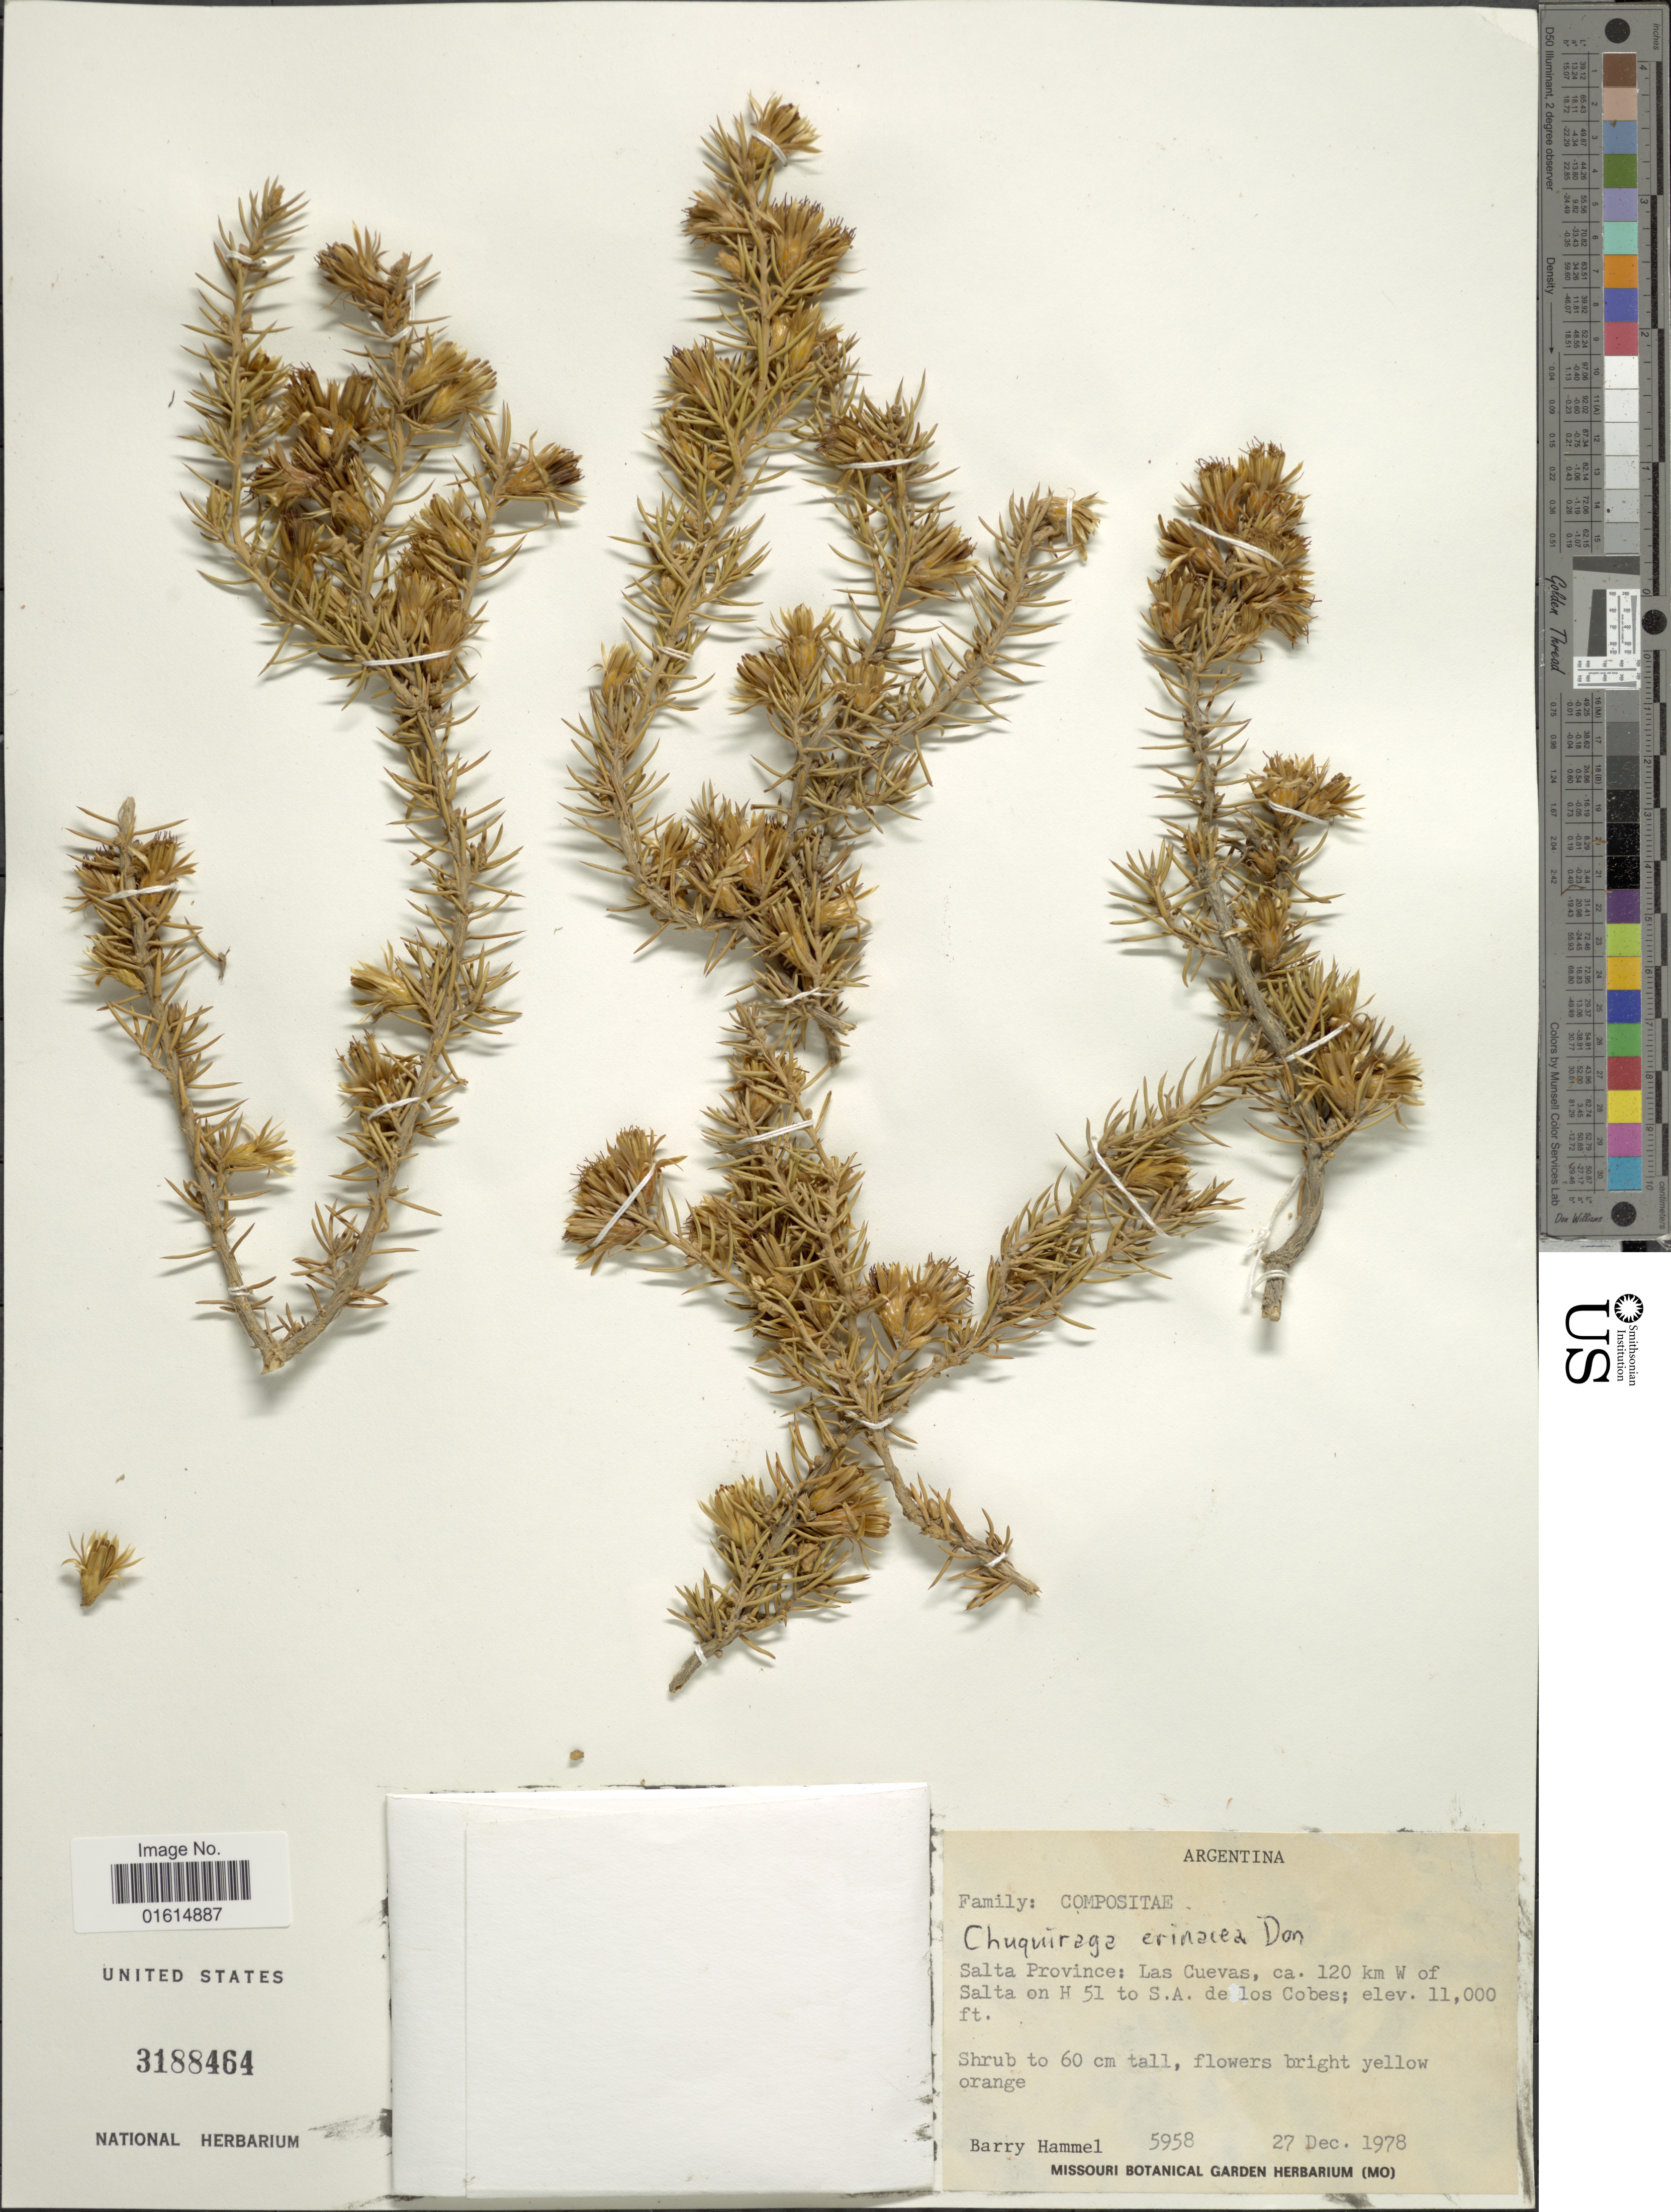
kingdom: Plantae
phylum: Tracheophyta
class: Magnoliopsida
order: Asterales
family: Asteraceae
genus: Chuquiraga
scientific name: Chuquiraga erinacea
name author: D. Don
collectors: B. Hammel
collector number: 5958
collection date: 1978-12-27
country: Argentina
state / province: Salta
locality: Salta Province, Las Cuevas, ca 120 km W of Salta on H 51 to S. A. de los Cobes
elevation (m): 3353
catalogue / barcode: US 3188464